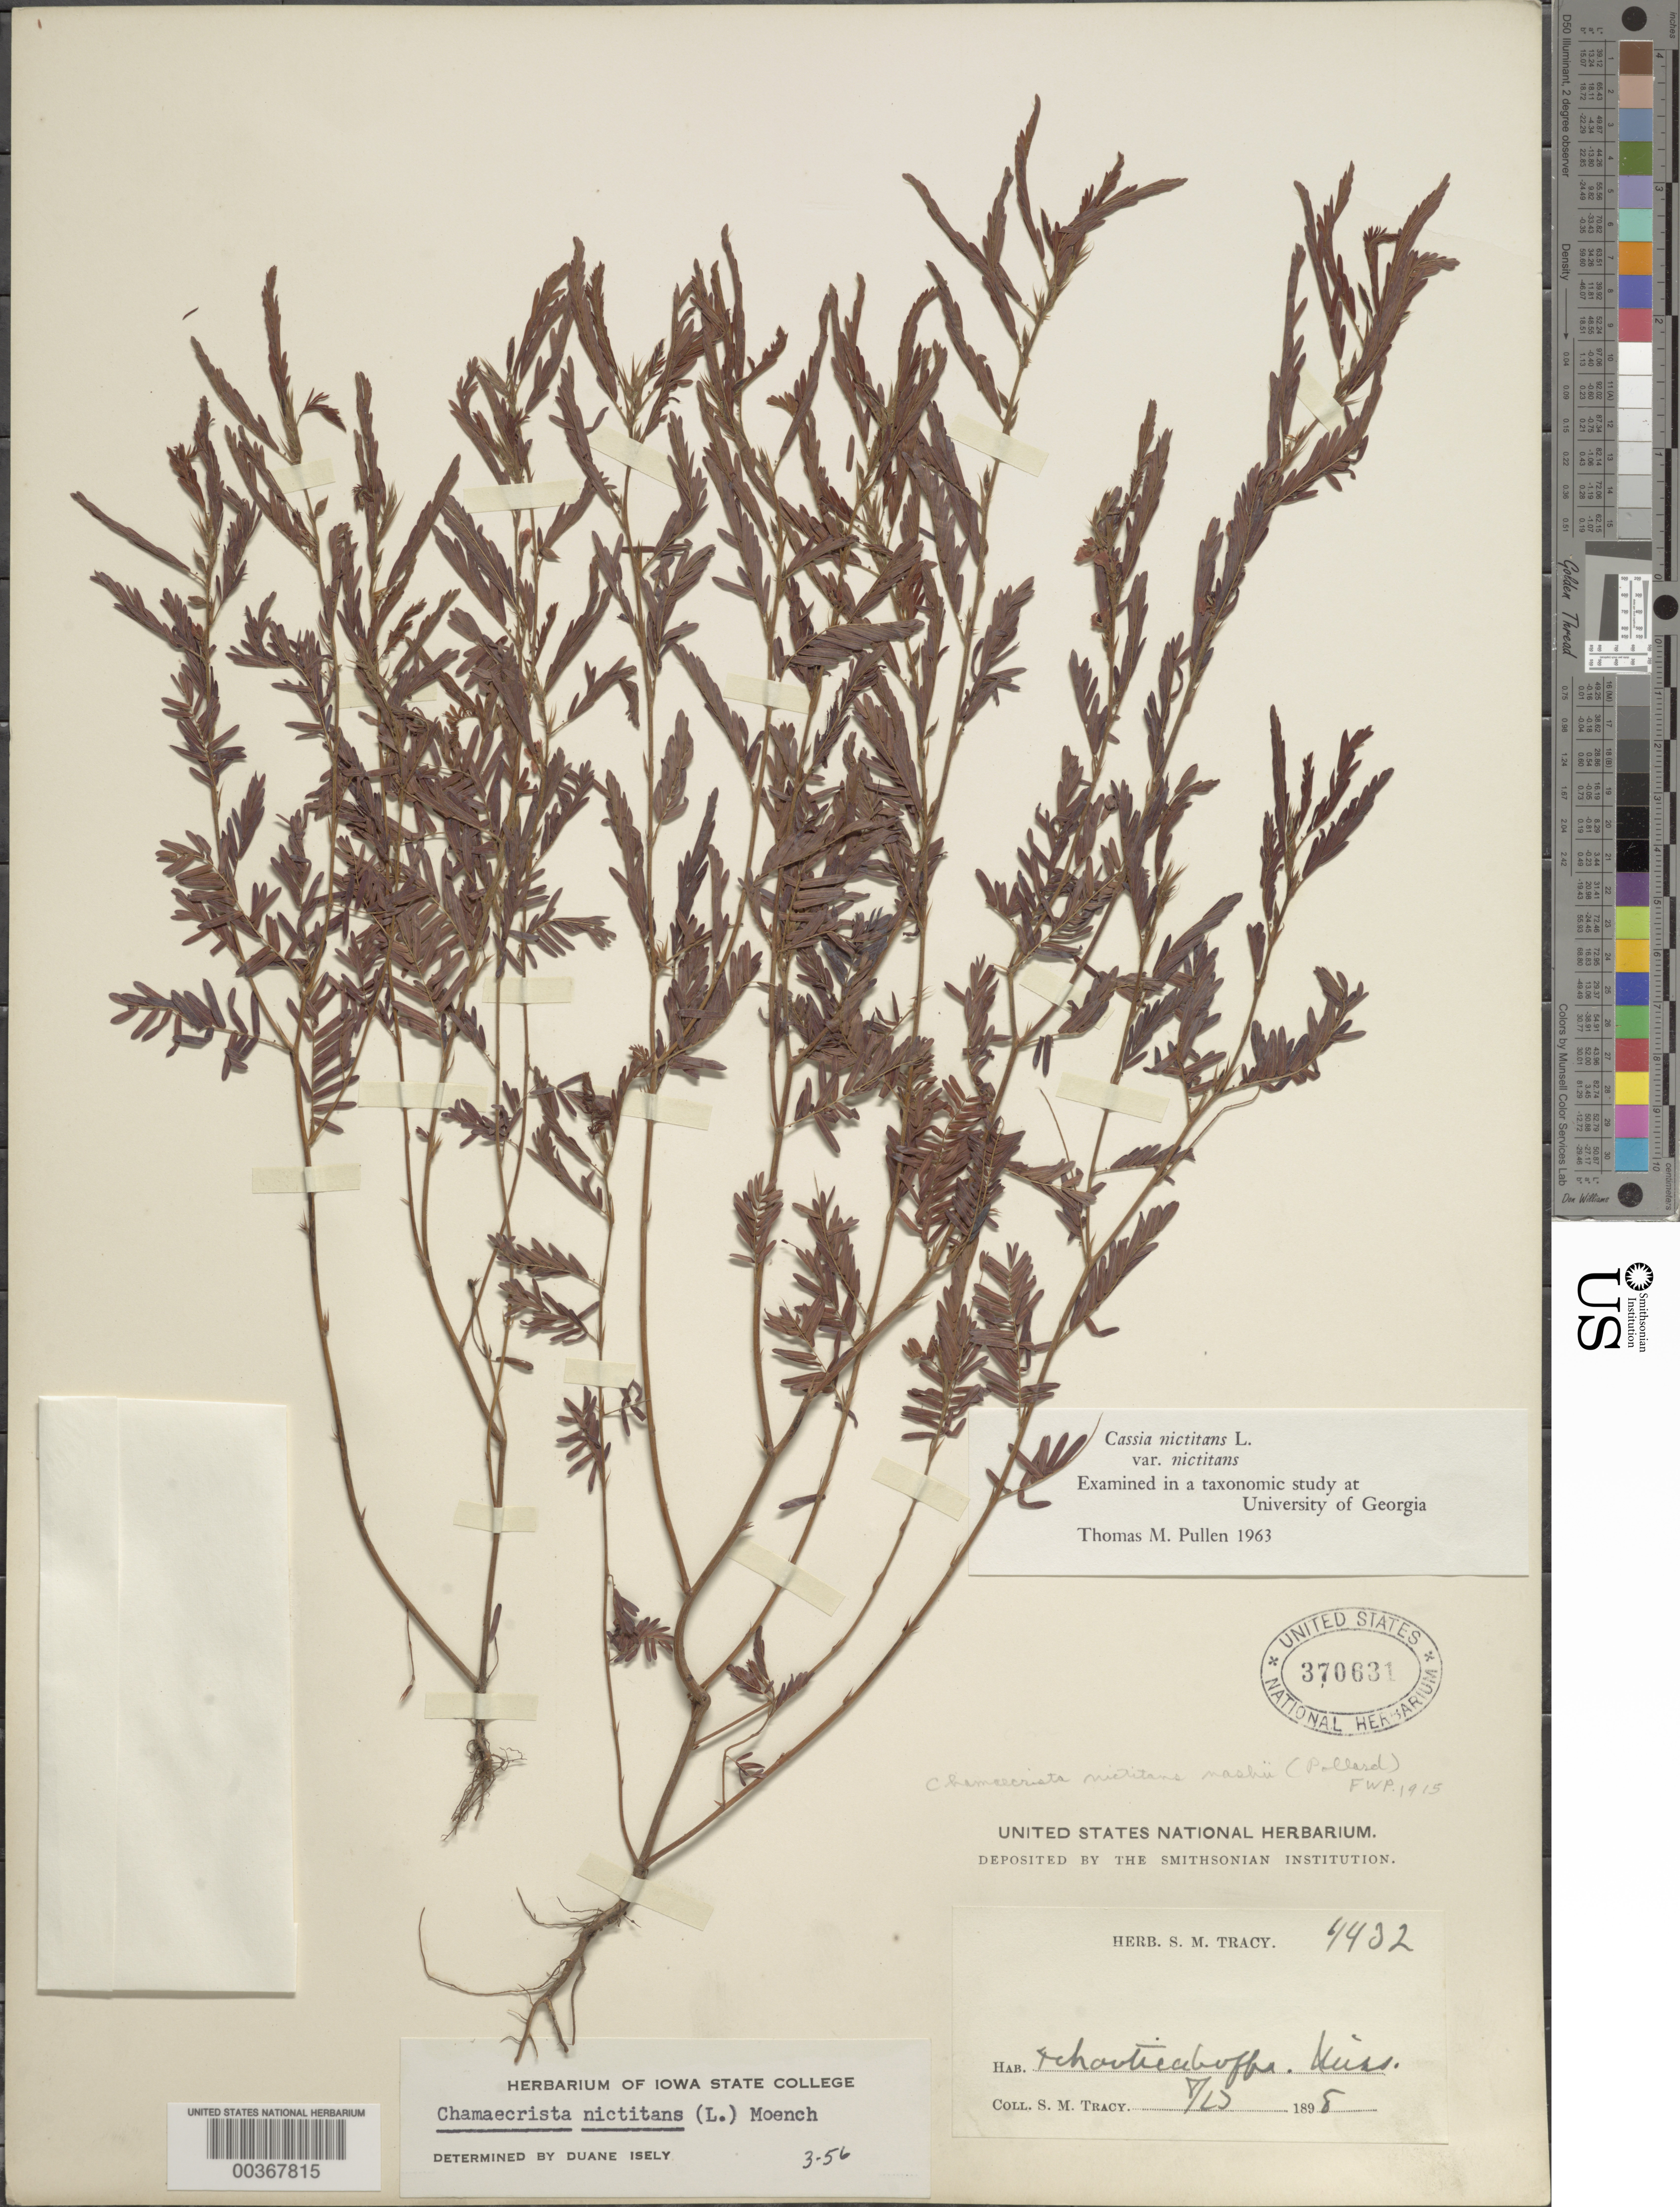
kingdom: Plantae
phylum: Tracheophyta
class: Magnoliopsida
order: Fabales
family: Fabaceae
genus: Chamaecrista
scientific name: Chamaecrista nictitans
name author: (L.) Moench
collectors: S. M. Tracy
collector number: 4432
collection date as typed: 25 Aug 1898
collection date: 1898-08-25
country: United States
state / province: Mississippi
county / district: Harrison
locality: Tchoutacabouffa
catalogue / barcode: US 370631